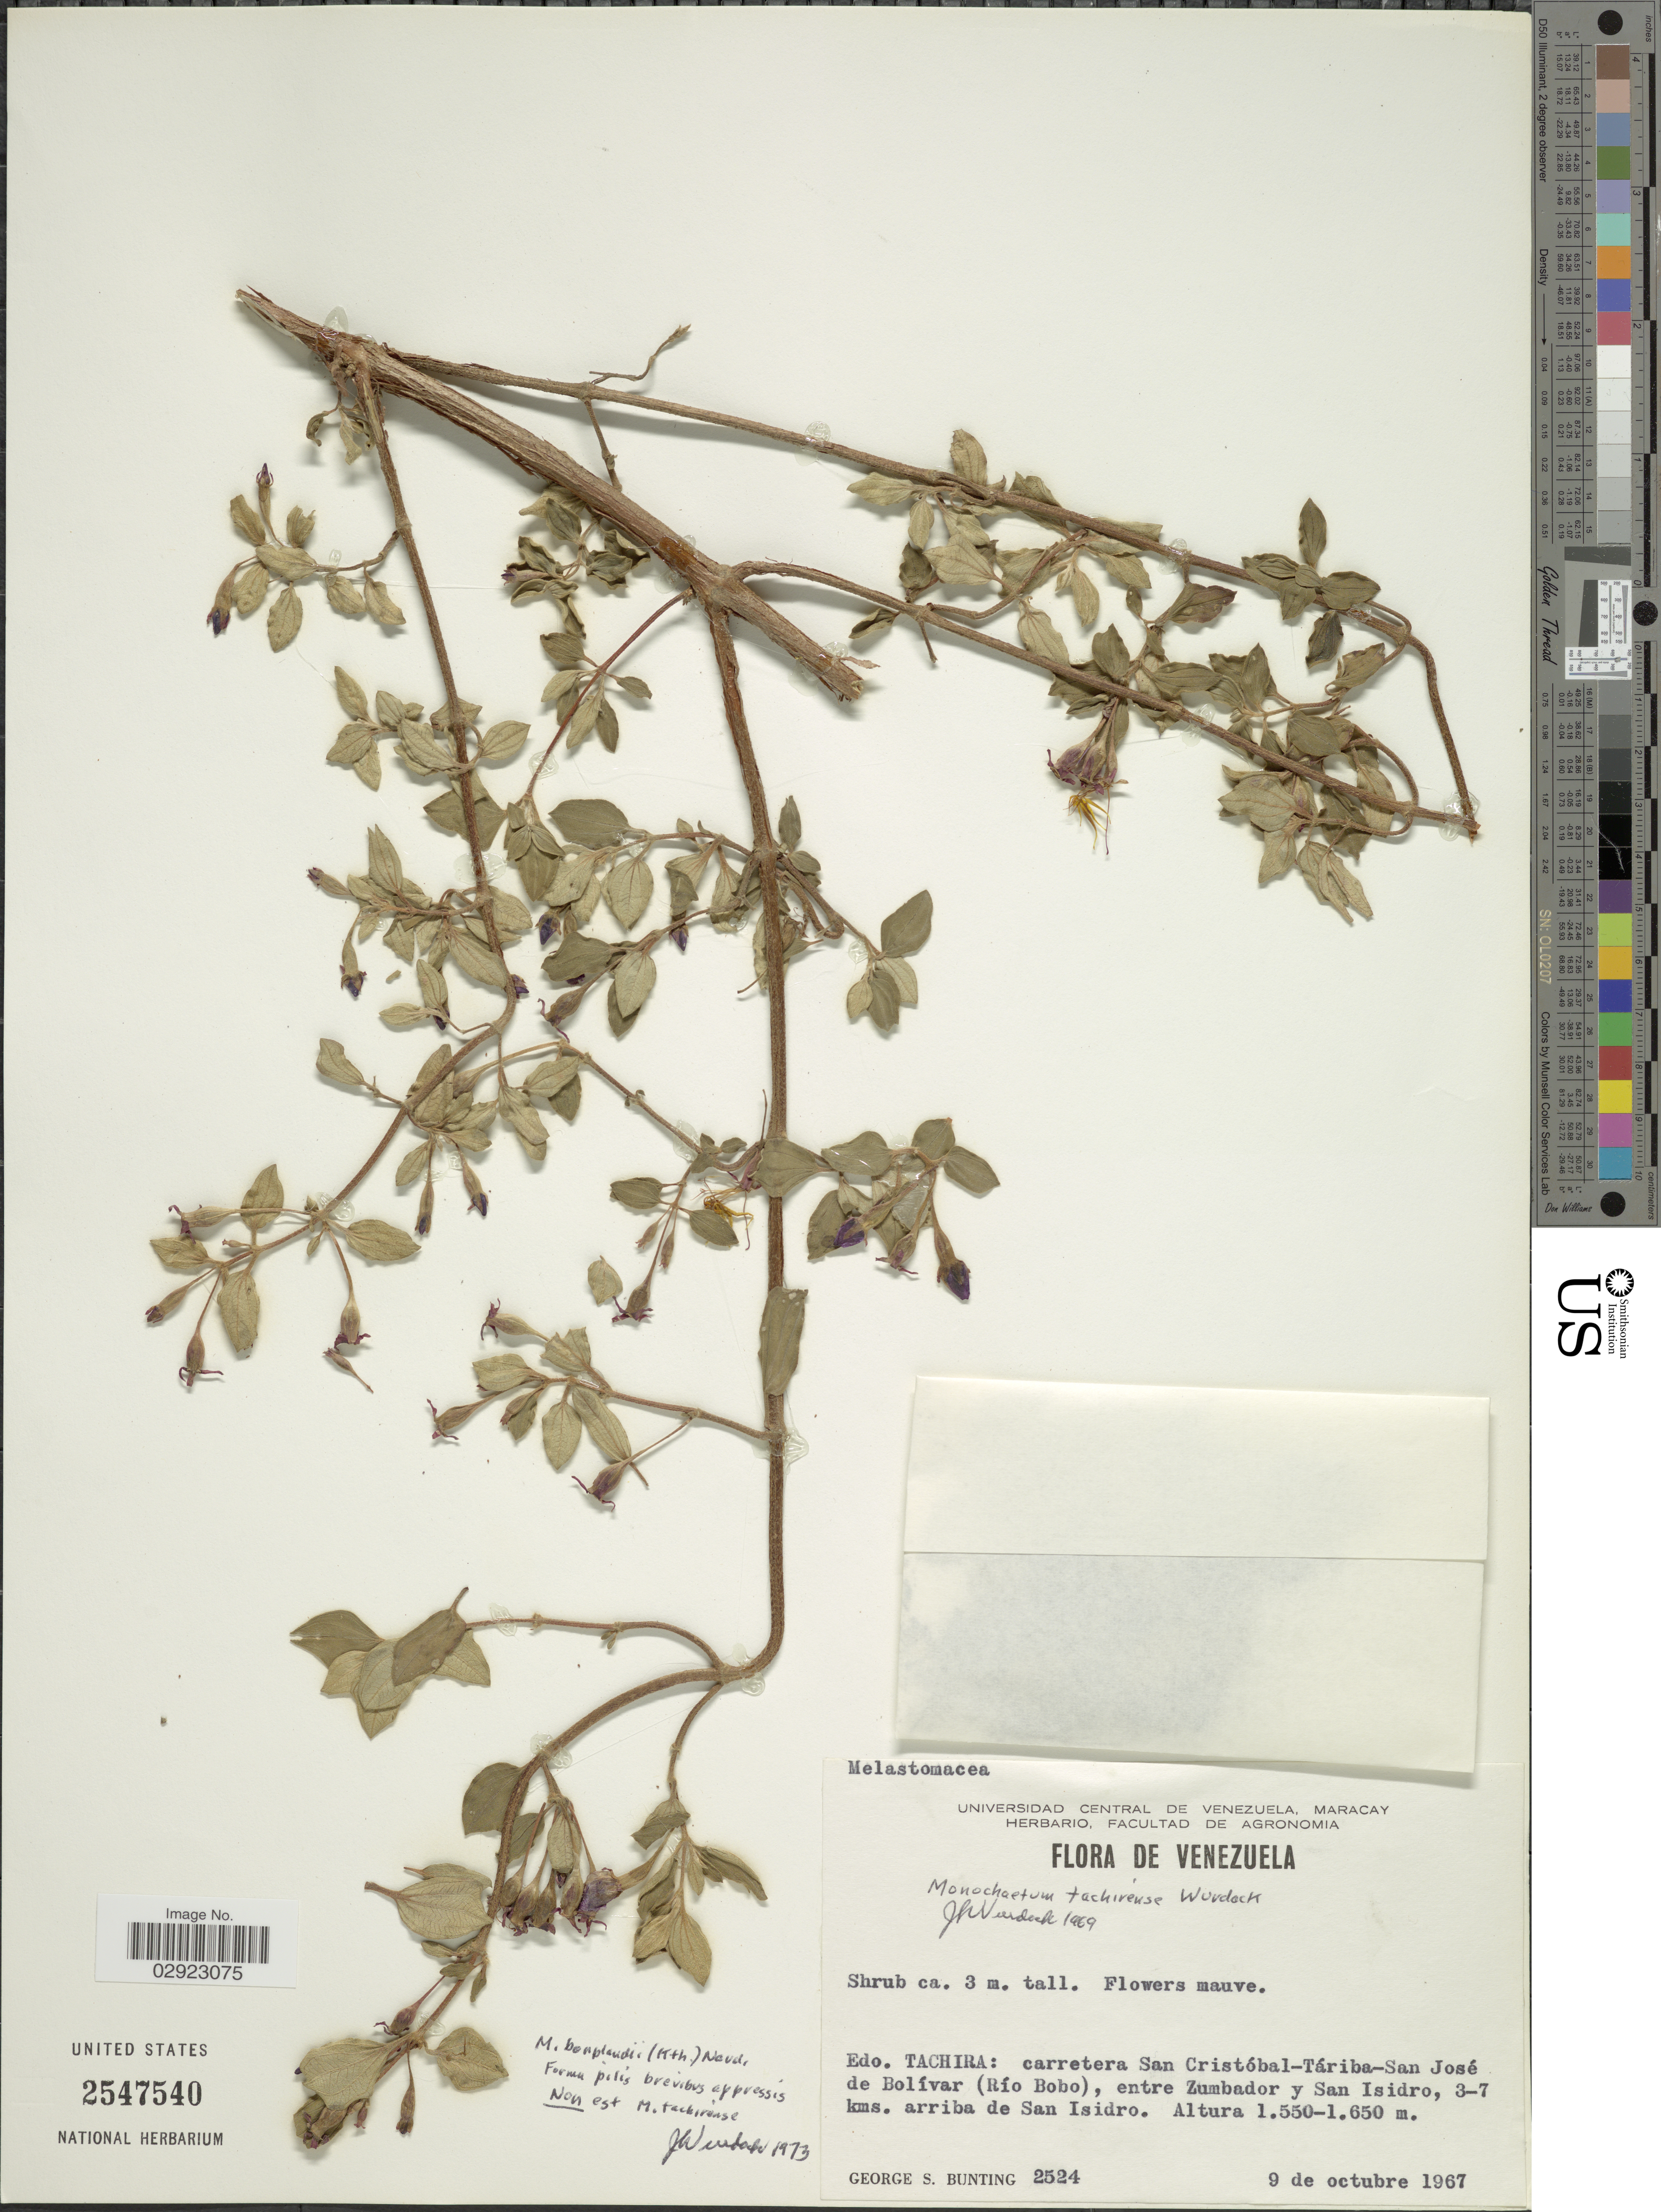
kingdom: Plantae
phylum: Tracheophyta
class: Magnoliopsida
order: Myrtales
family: Melastomataceae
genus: Monochaetum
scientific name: Monochaetum bonplandii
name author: (Kunth) Naudin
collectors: G. S. Bunting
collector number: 2524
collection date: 1967-10-09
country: Venezuela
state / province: Tachira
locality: Carretera San Cristóbal-Táriba-San José de Bolívar (Río Bobo), entre Zumbador y San Isidro, 3-7 kms. arriba de San Isidro.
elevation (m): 1550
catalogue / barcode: US 2547540